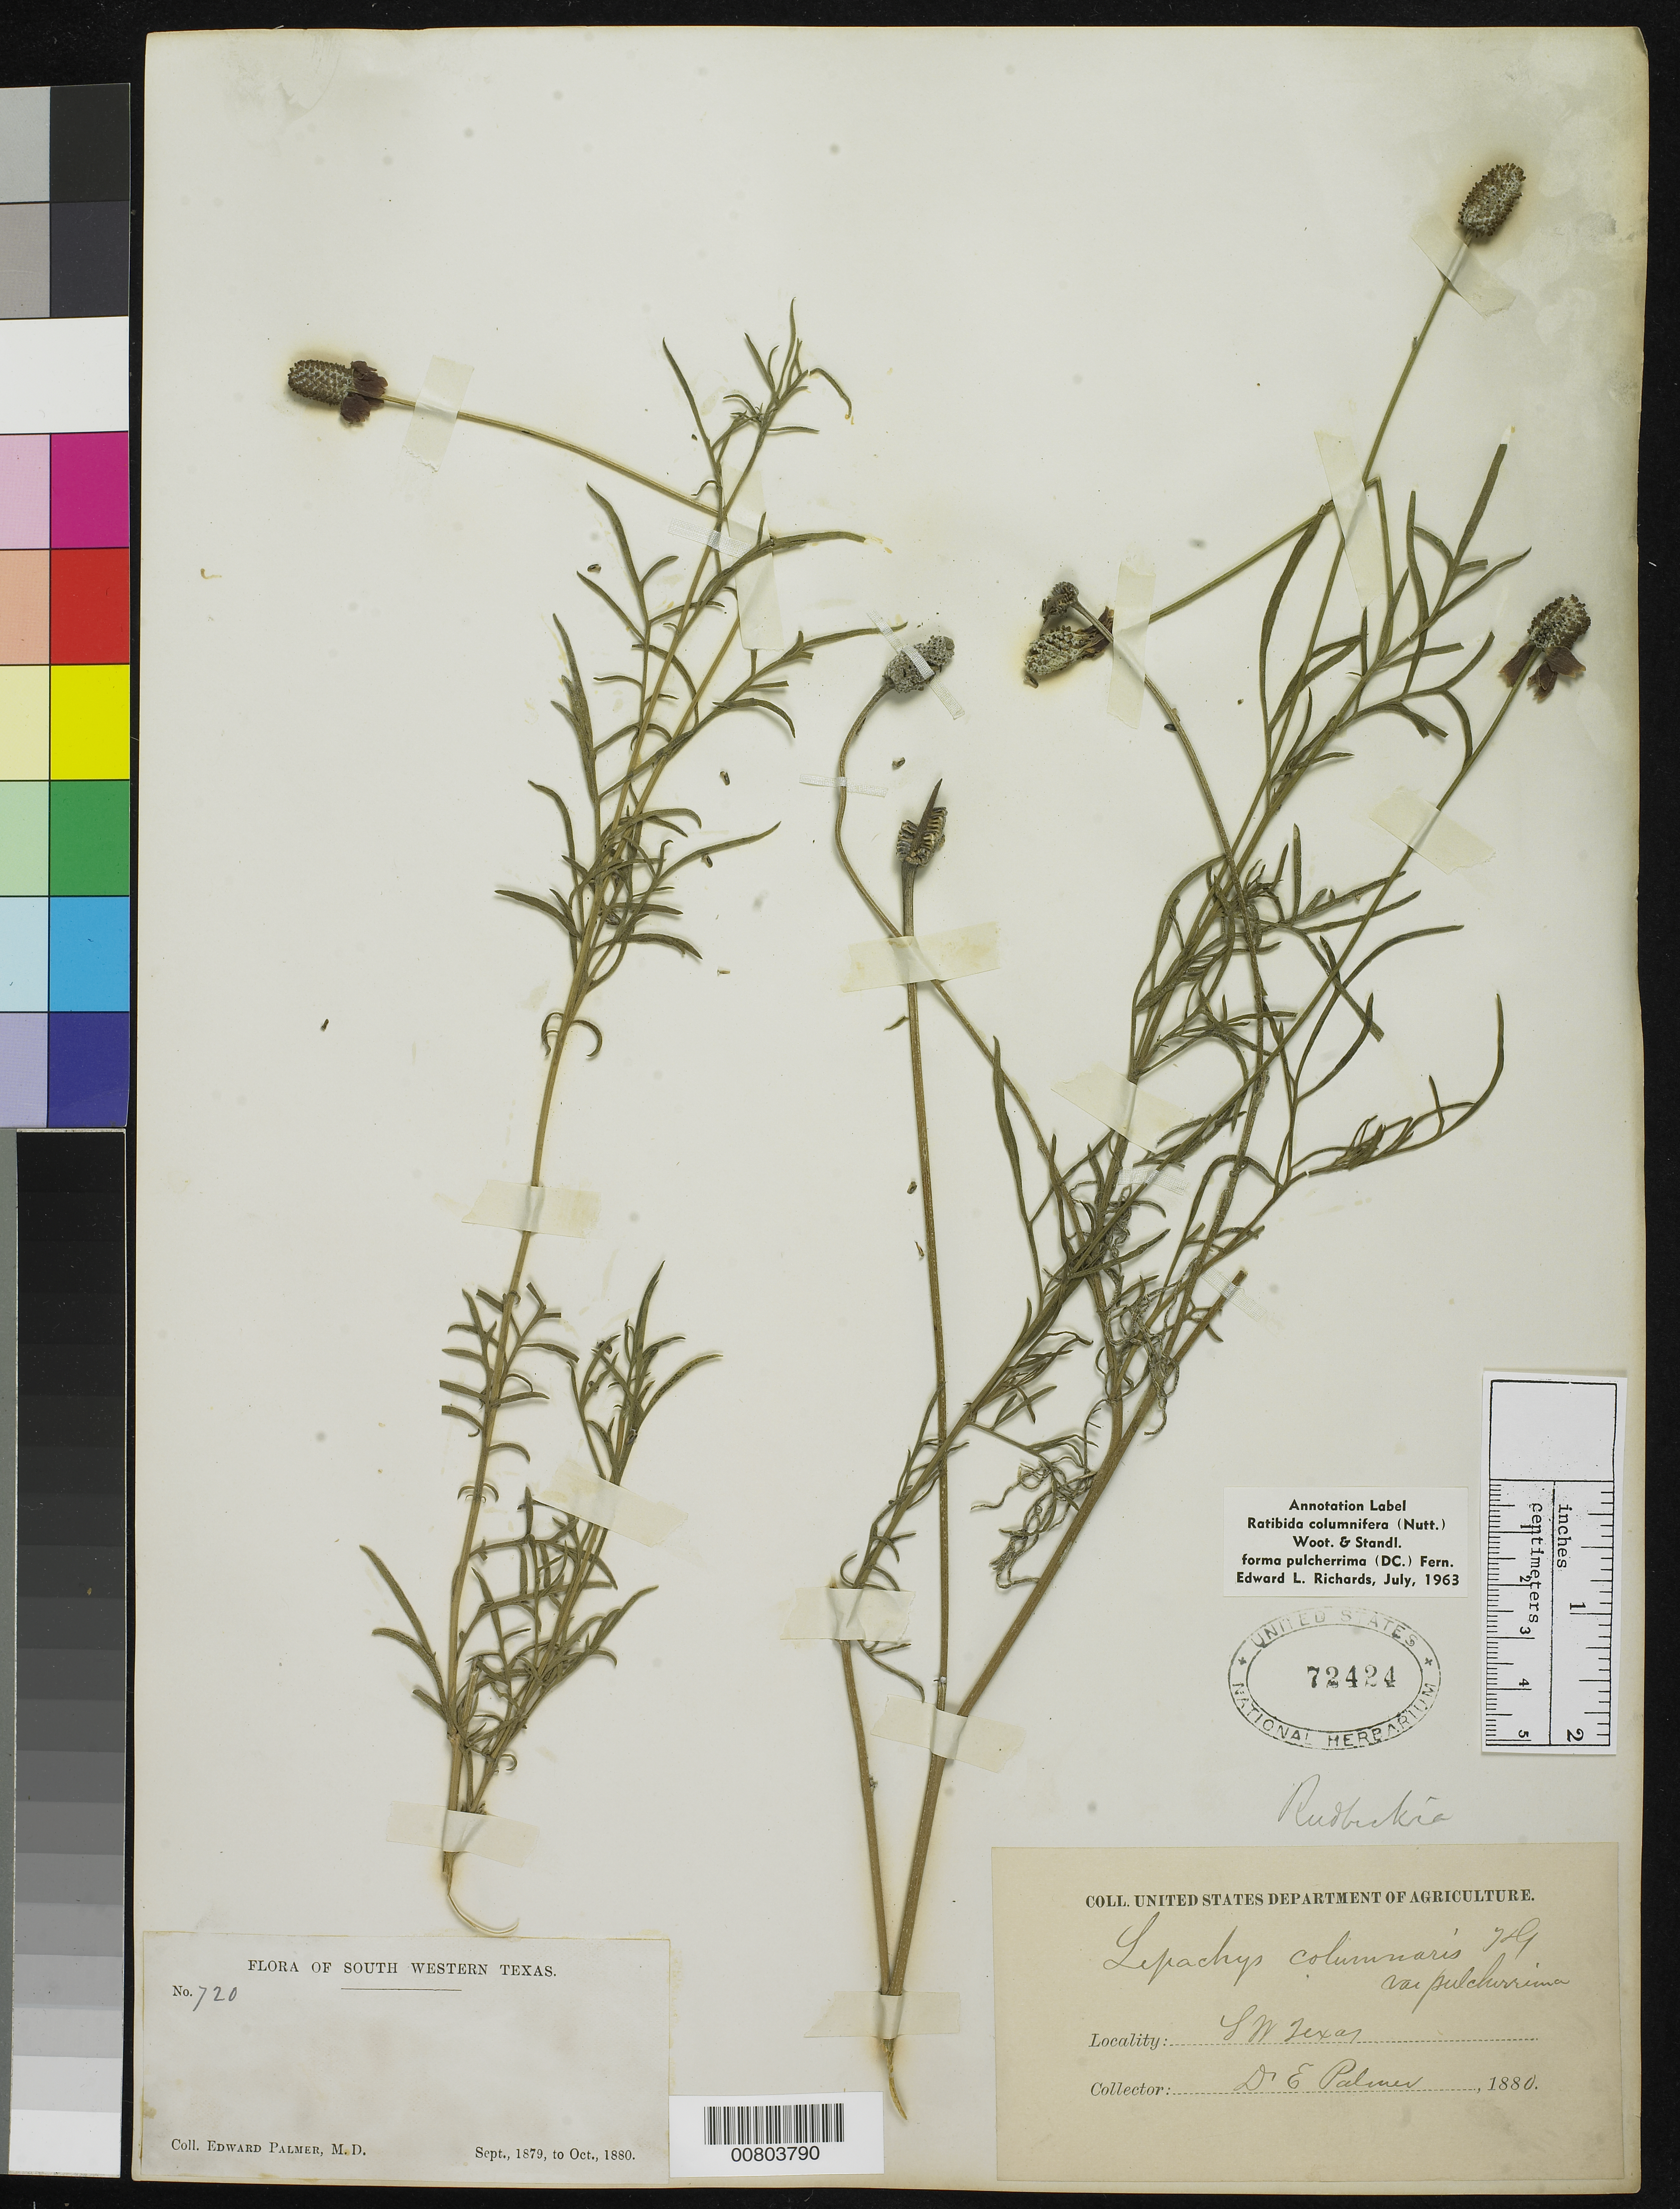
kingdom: Plantae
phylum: Tracheophyta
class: Magnoliopsida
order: Asterales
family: Asteraceae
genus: Ratibida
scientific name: Ratibida columnaris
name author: (Pursh) D. Don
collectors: E. Palmer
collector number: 720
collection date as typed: Jan 1880 to -- Oct 1880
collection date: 1880-01/1880-10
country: United States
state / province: Texas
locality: SW Texas.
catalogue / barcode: US 72424